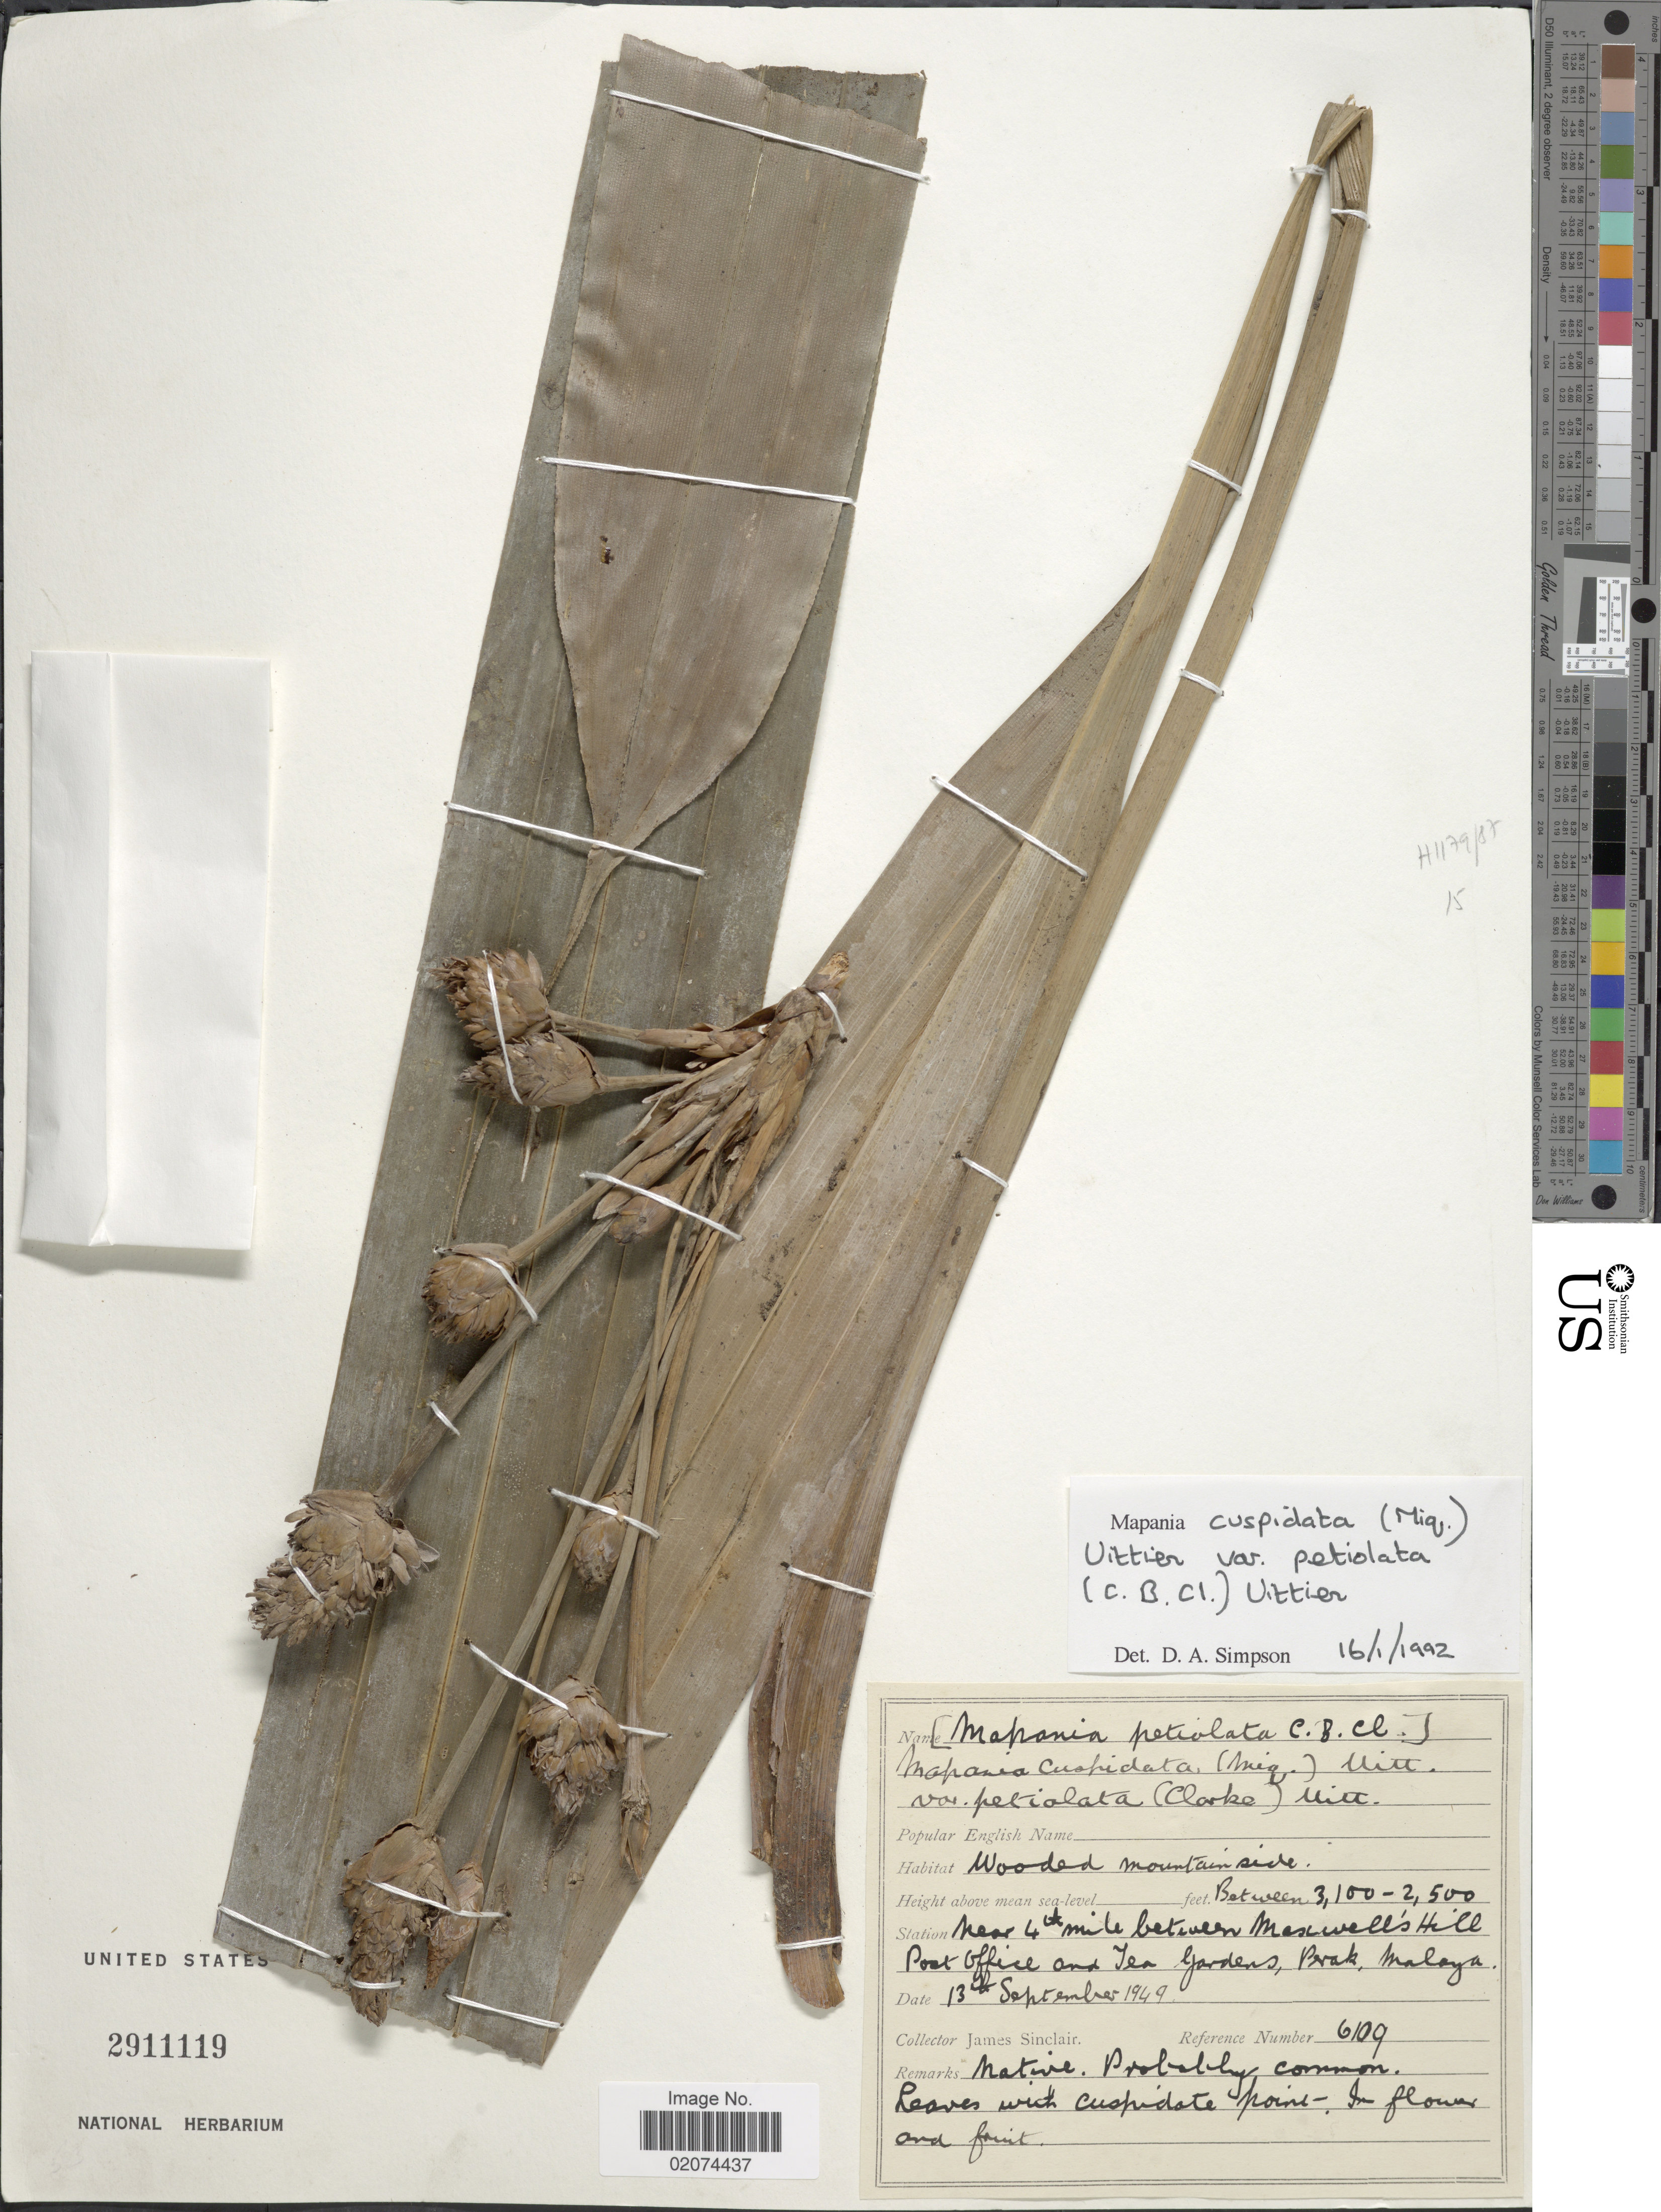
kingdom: Plantae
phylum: Tracheophyta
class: Liliopsida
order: Poales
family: Cyperaceae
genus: Mapania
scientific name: Mapania cuspidata var. petiolata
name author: (C.B. Clarke) Uittien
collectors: J. Sinclair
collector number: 6109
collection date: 1949-09-13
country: Malaysia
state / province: Perak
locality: Near 4th mile between Maxwell's Hill Post Office and Tea Gardens, Perak, Malaya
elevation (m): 762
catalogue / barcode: US 2911119